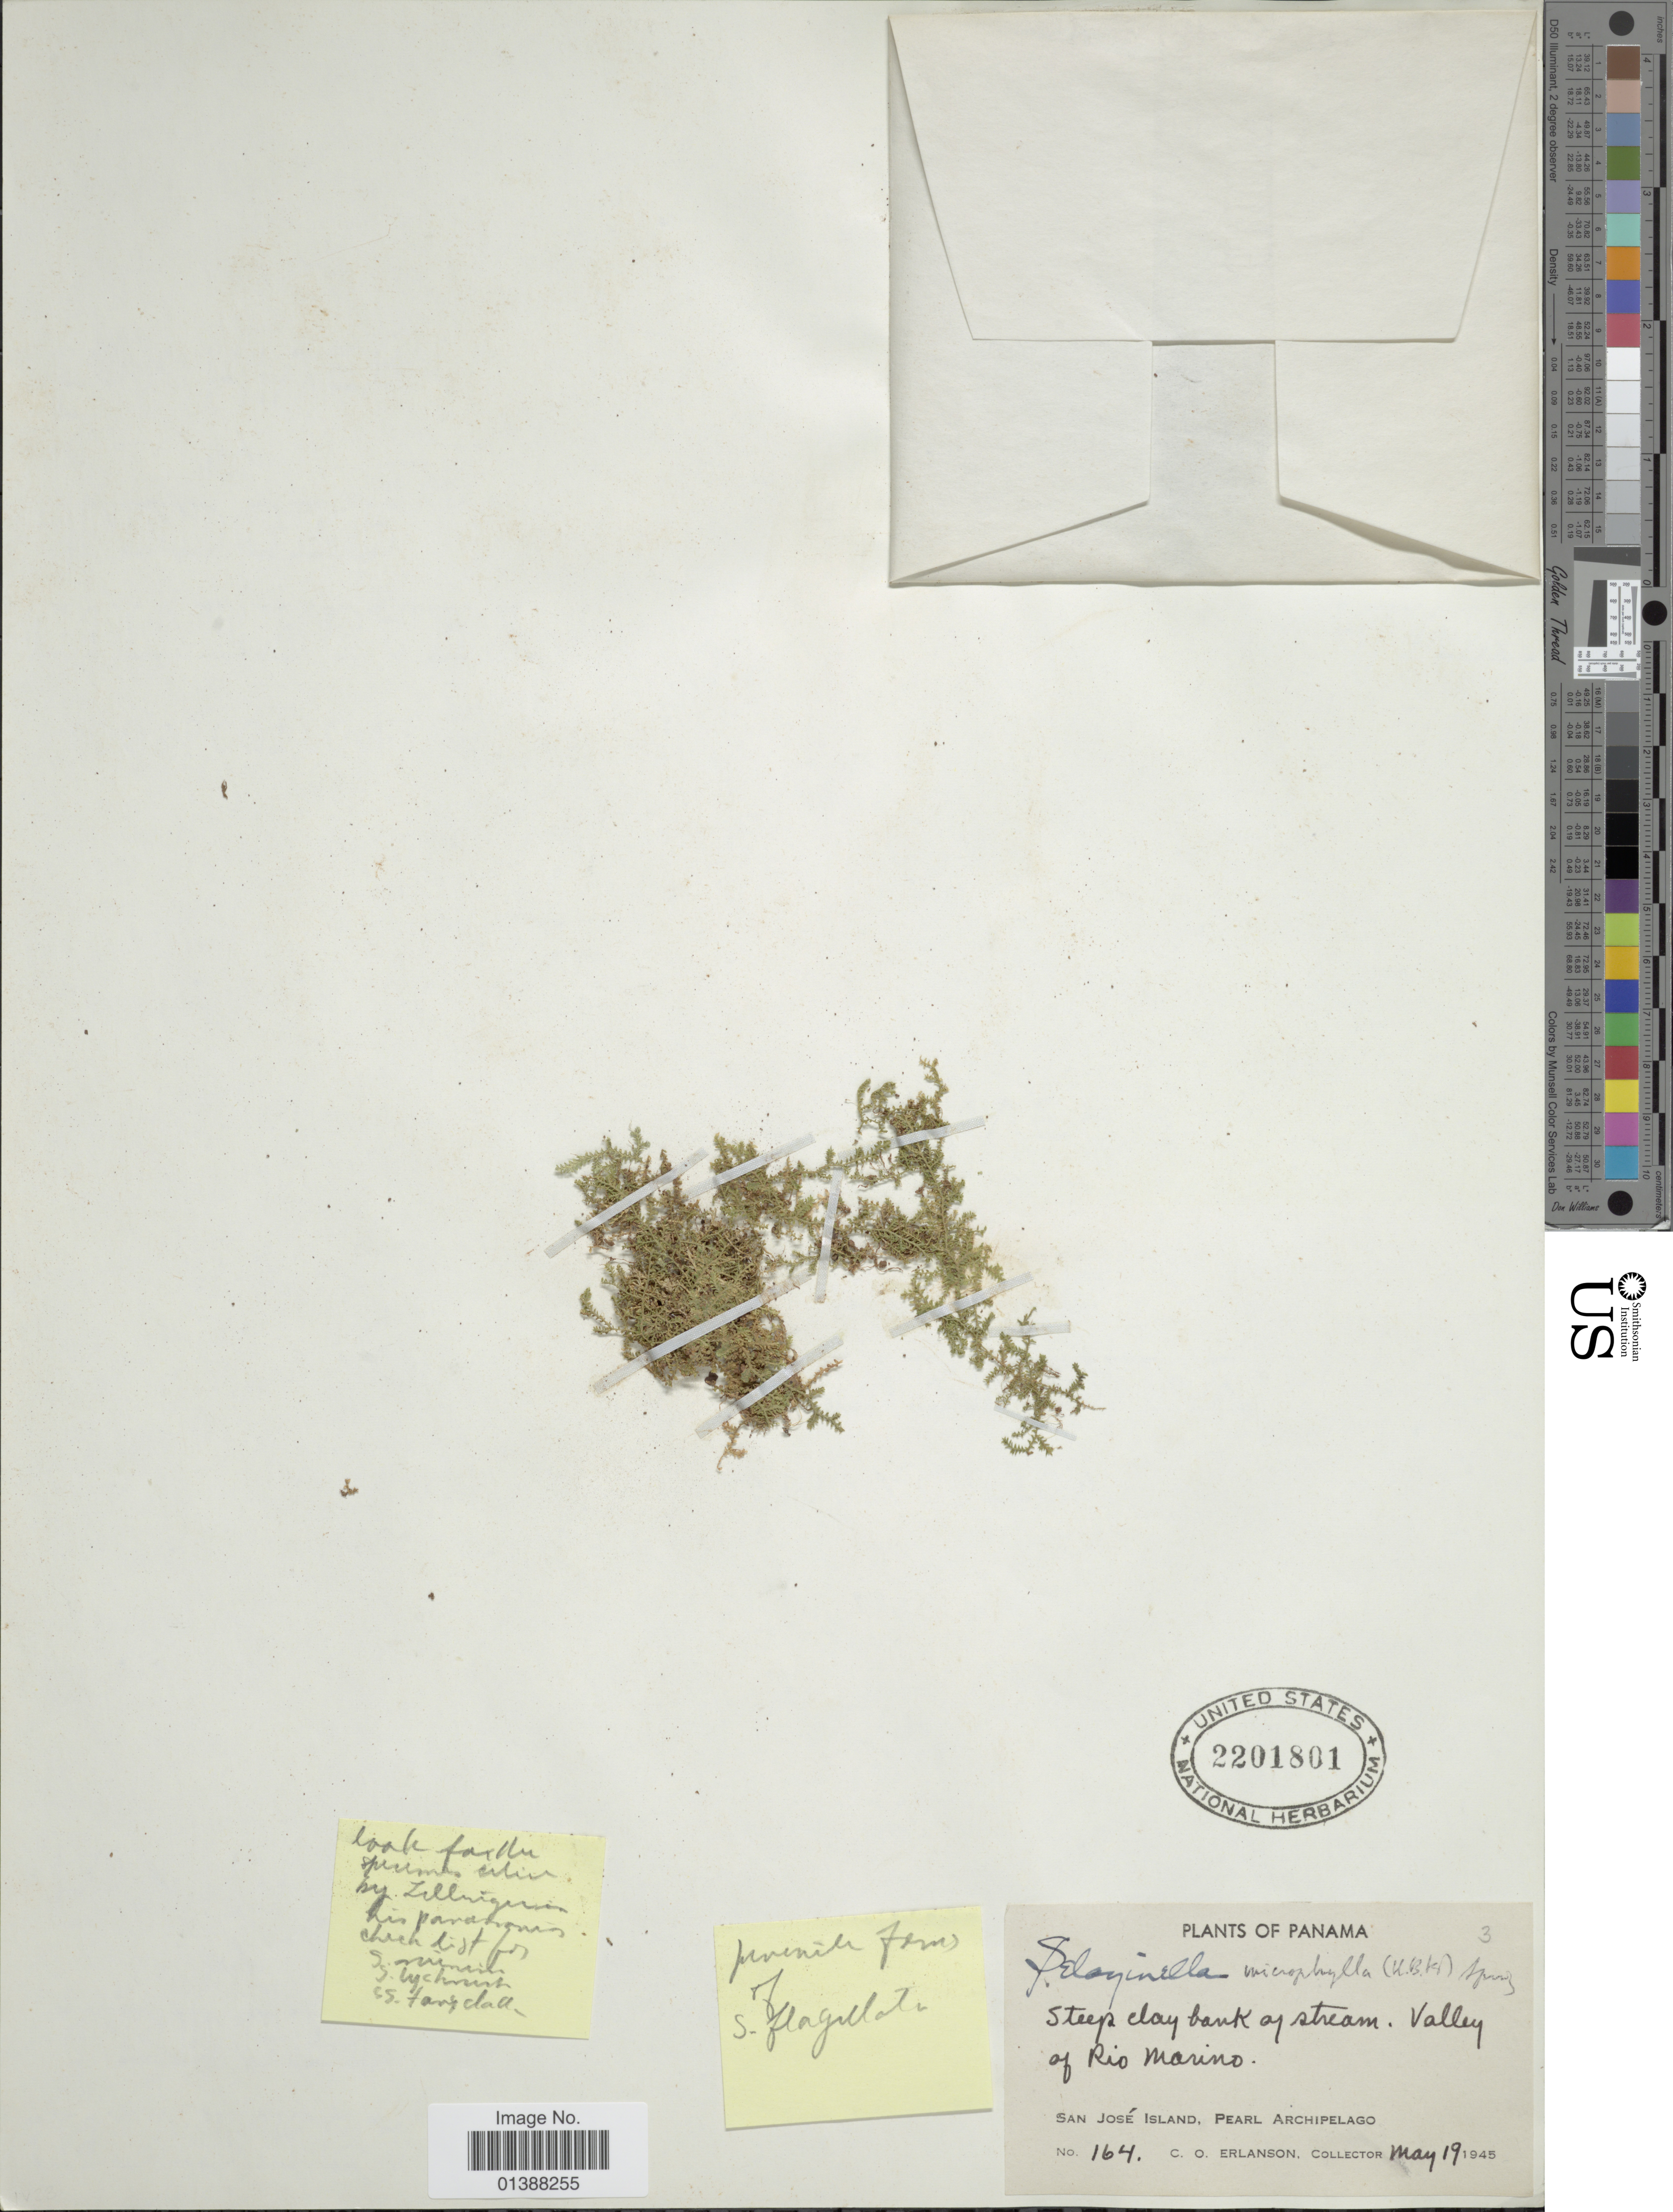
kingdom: Plantae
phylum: Tracheophyta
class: Lycopodiopsida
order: Selaginellales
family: Selaginellaceae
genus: Selaginella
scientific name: Selaginella flagellata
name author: Spring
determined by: Valdespino, I. A., (PMA), Universidad de Panama (PANAMA)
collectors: C. O. Erlanson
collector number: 164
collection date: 1945-05-19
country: Panama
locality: Valley of Rio Marino, San José Island, Pearl Archipelago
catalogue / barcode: US 2201801